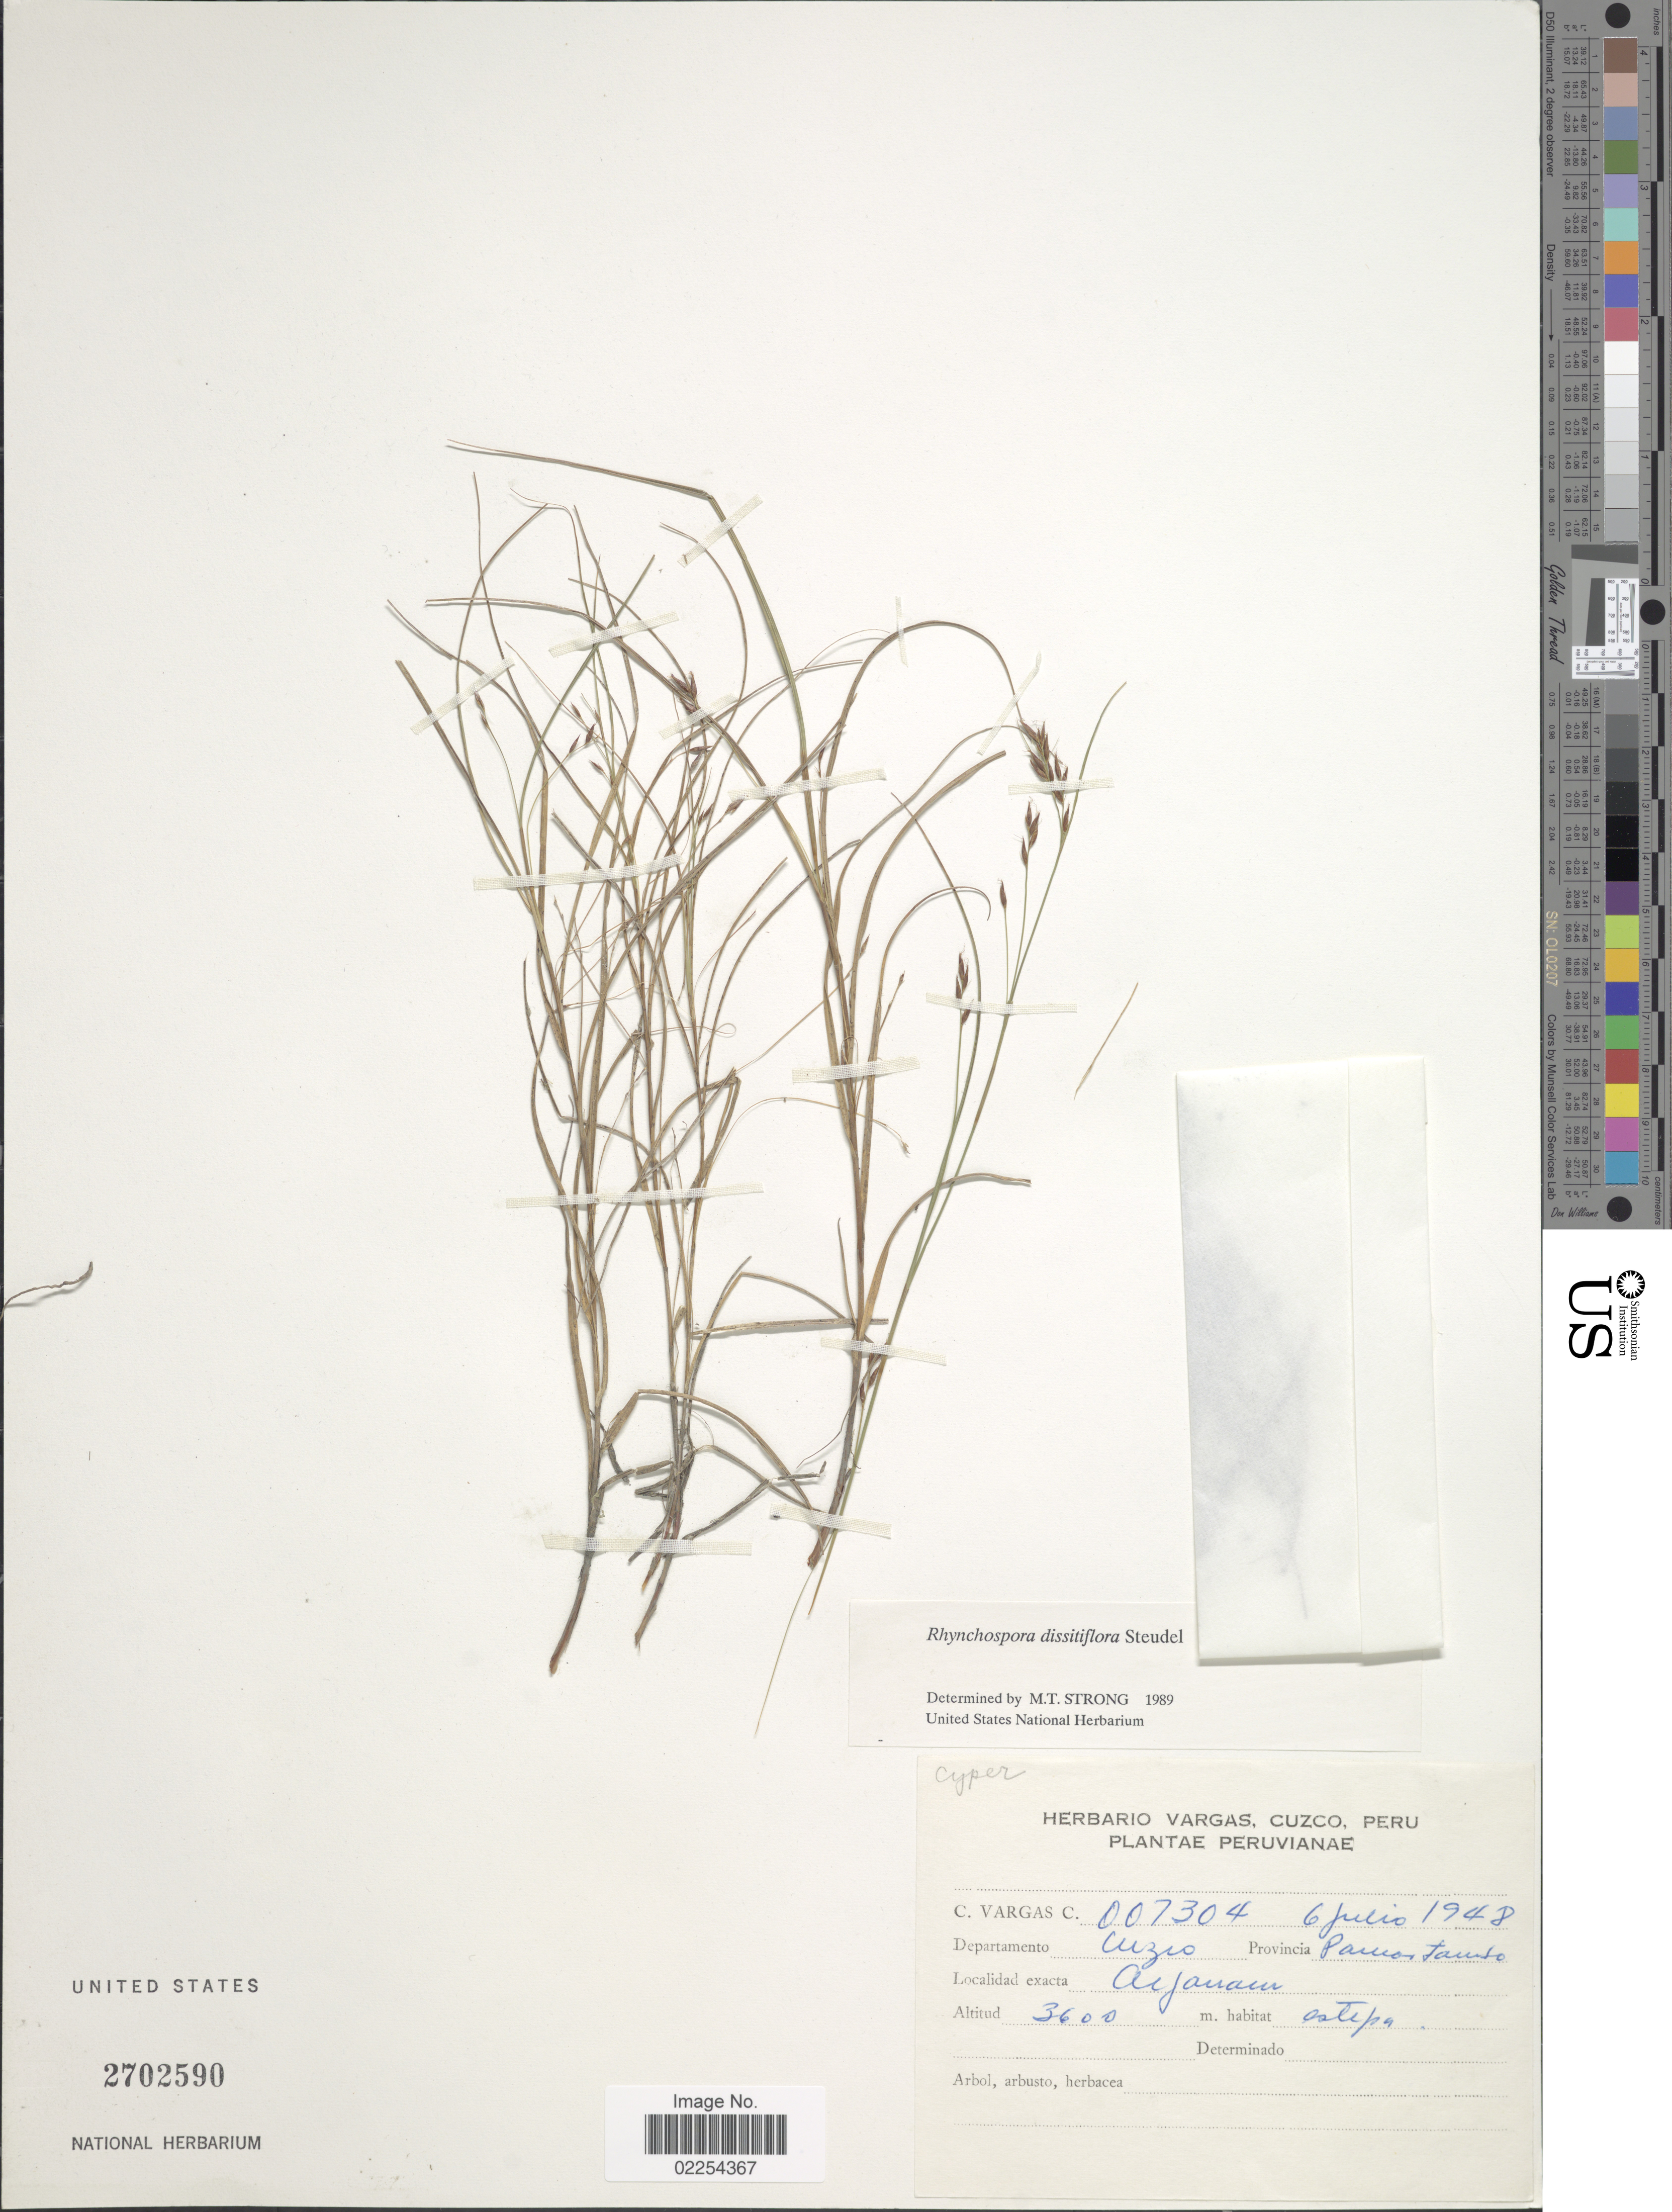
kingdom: Plantae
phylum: Tracheophyta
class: Liliopsida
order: Poales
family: Cyperaceae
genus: Rhynchospora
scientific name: Rhynchospora dissitiflora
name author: Steud. ex Boeckeler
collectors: C. Vargas Calderón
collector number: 007304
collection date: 1948-07-06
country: Peru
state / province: Cusco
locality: Provincia Paucartambo, Acjanacu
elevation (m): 3600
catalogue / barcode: US 2702590